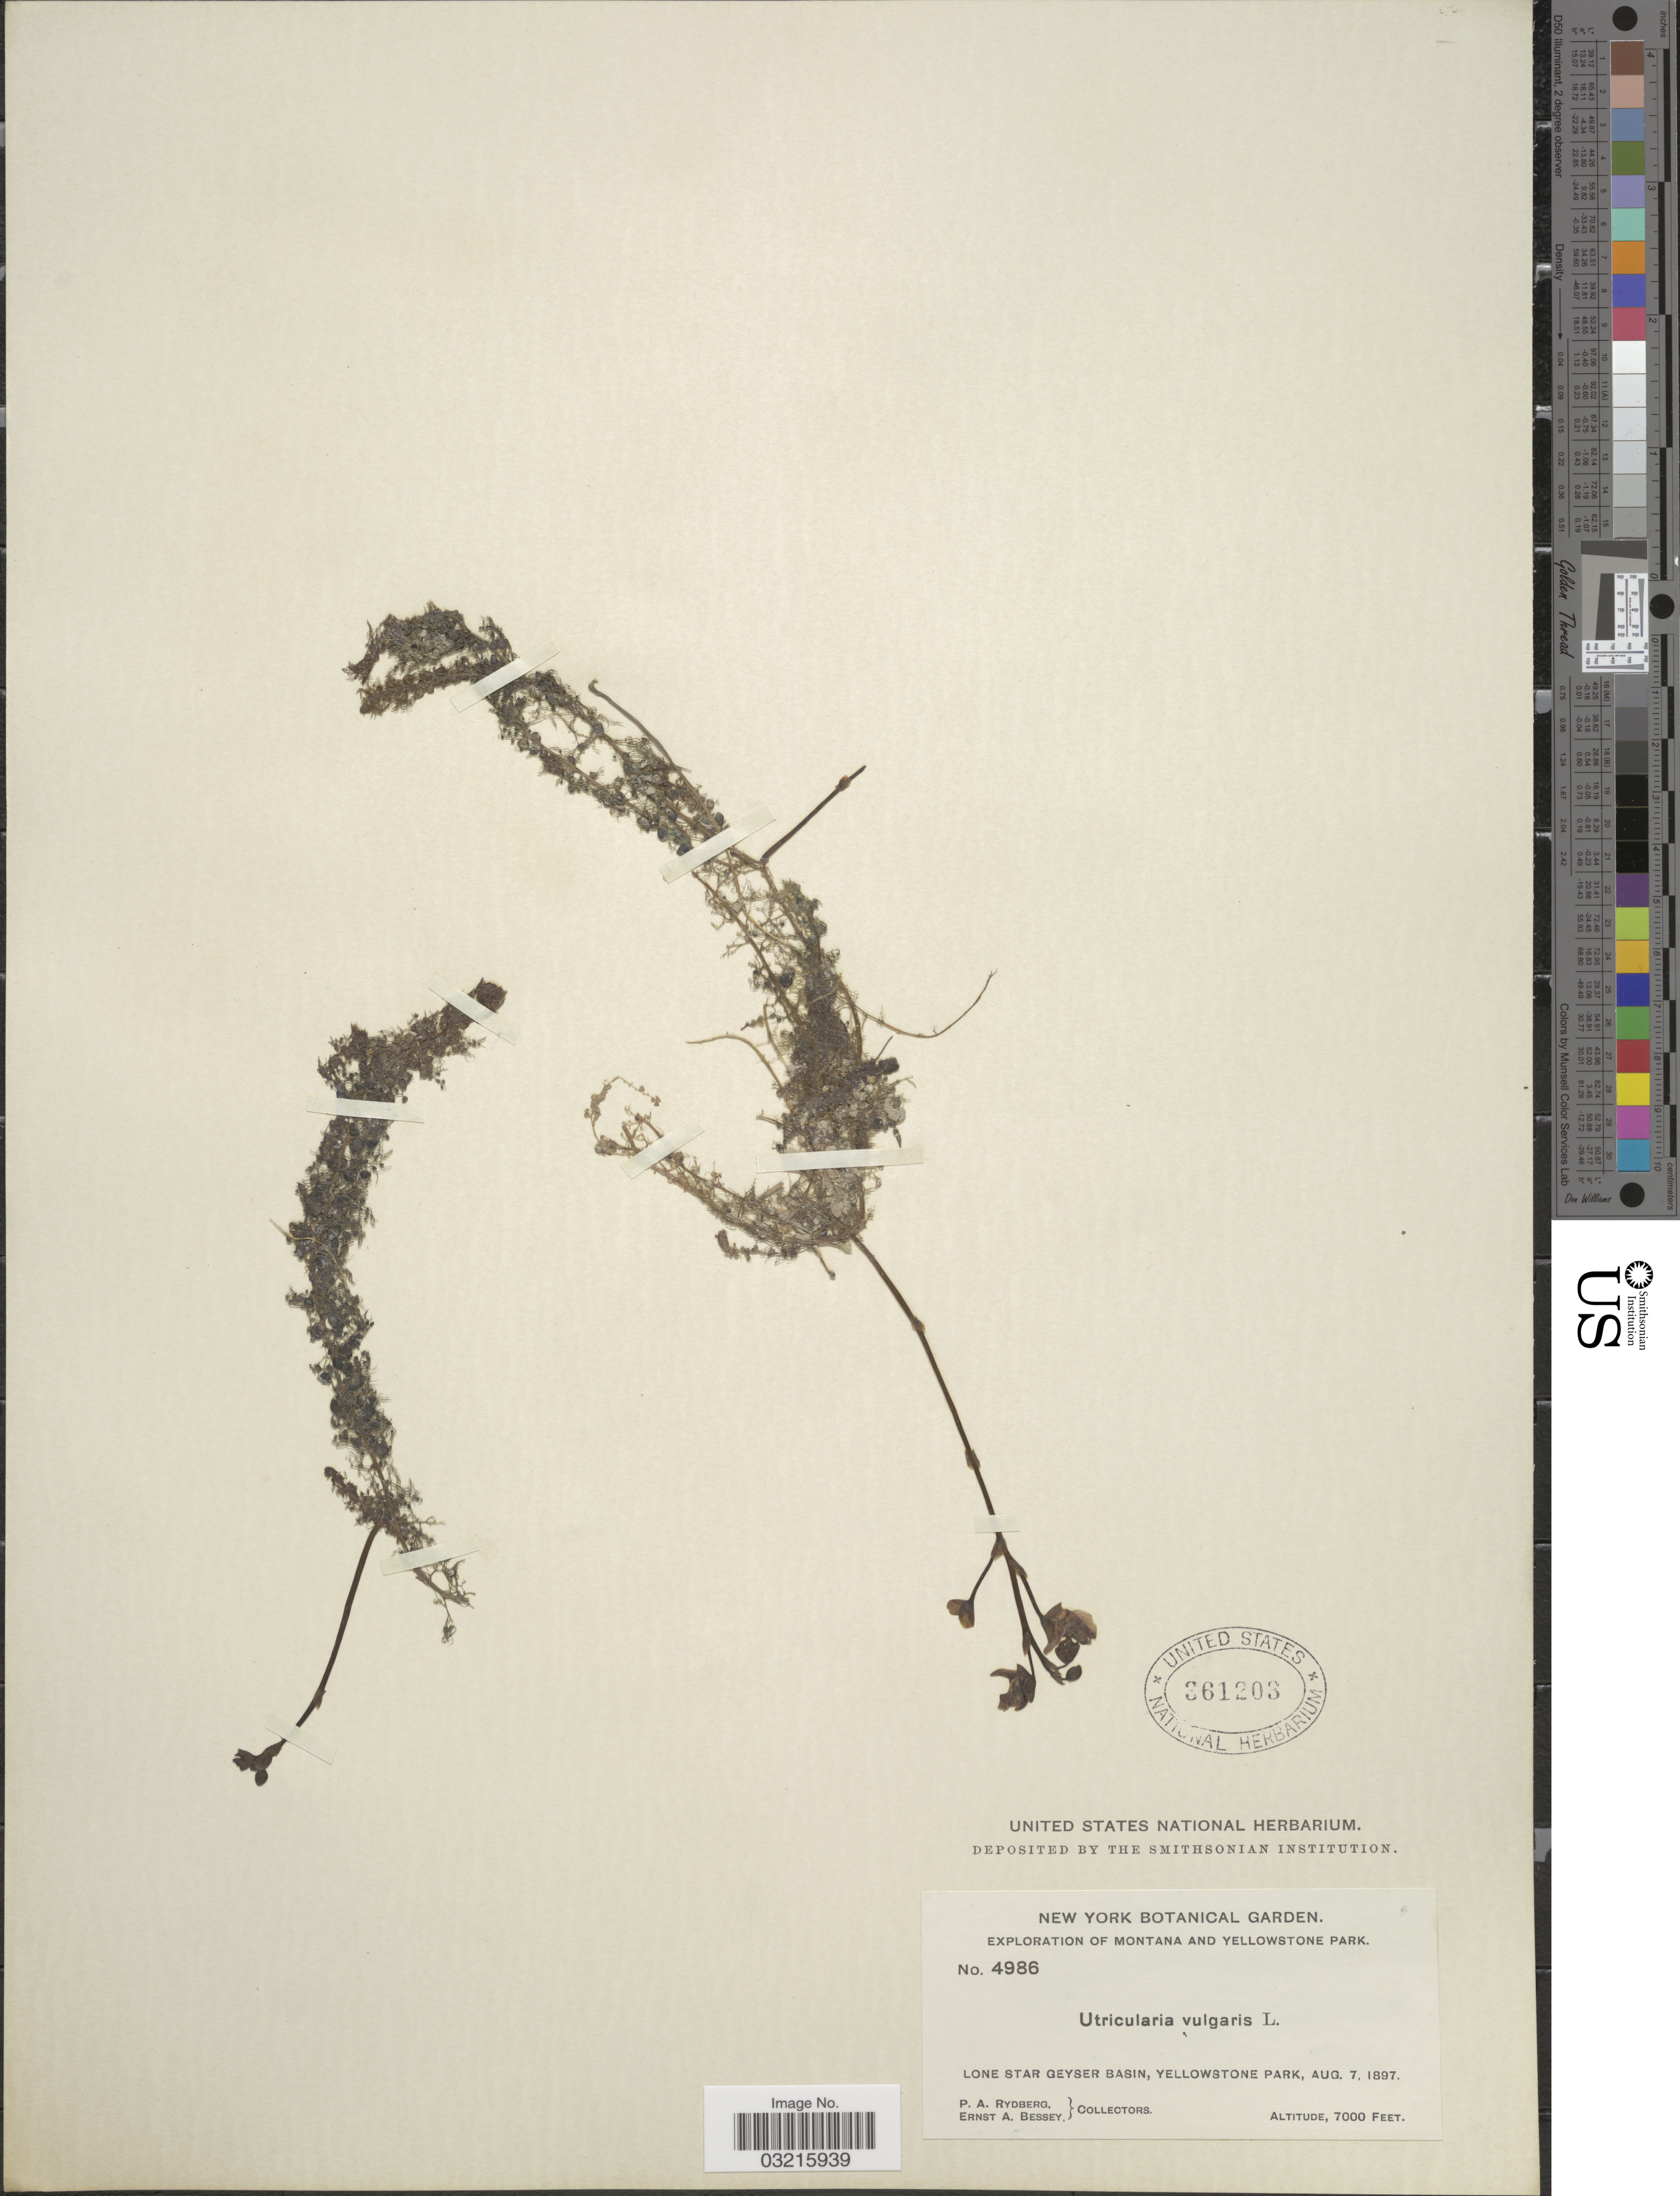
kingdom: Plantae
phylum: Tracheophyta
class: Magnoliopsida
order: Lamiales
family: Lentibulariaceae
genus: Utricularia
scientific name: Utricularia vulgaris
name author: L.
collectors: P. A. Rydberg & E. A. Bessey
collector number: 4986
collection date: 1897-08-07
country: United States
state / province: Montana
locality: Montana and Yellowstone Park. Lone Star Geyser Basin, Yellowstone Park.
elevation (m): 2134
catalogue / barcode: US 361203